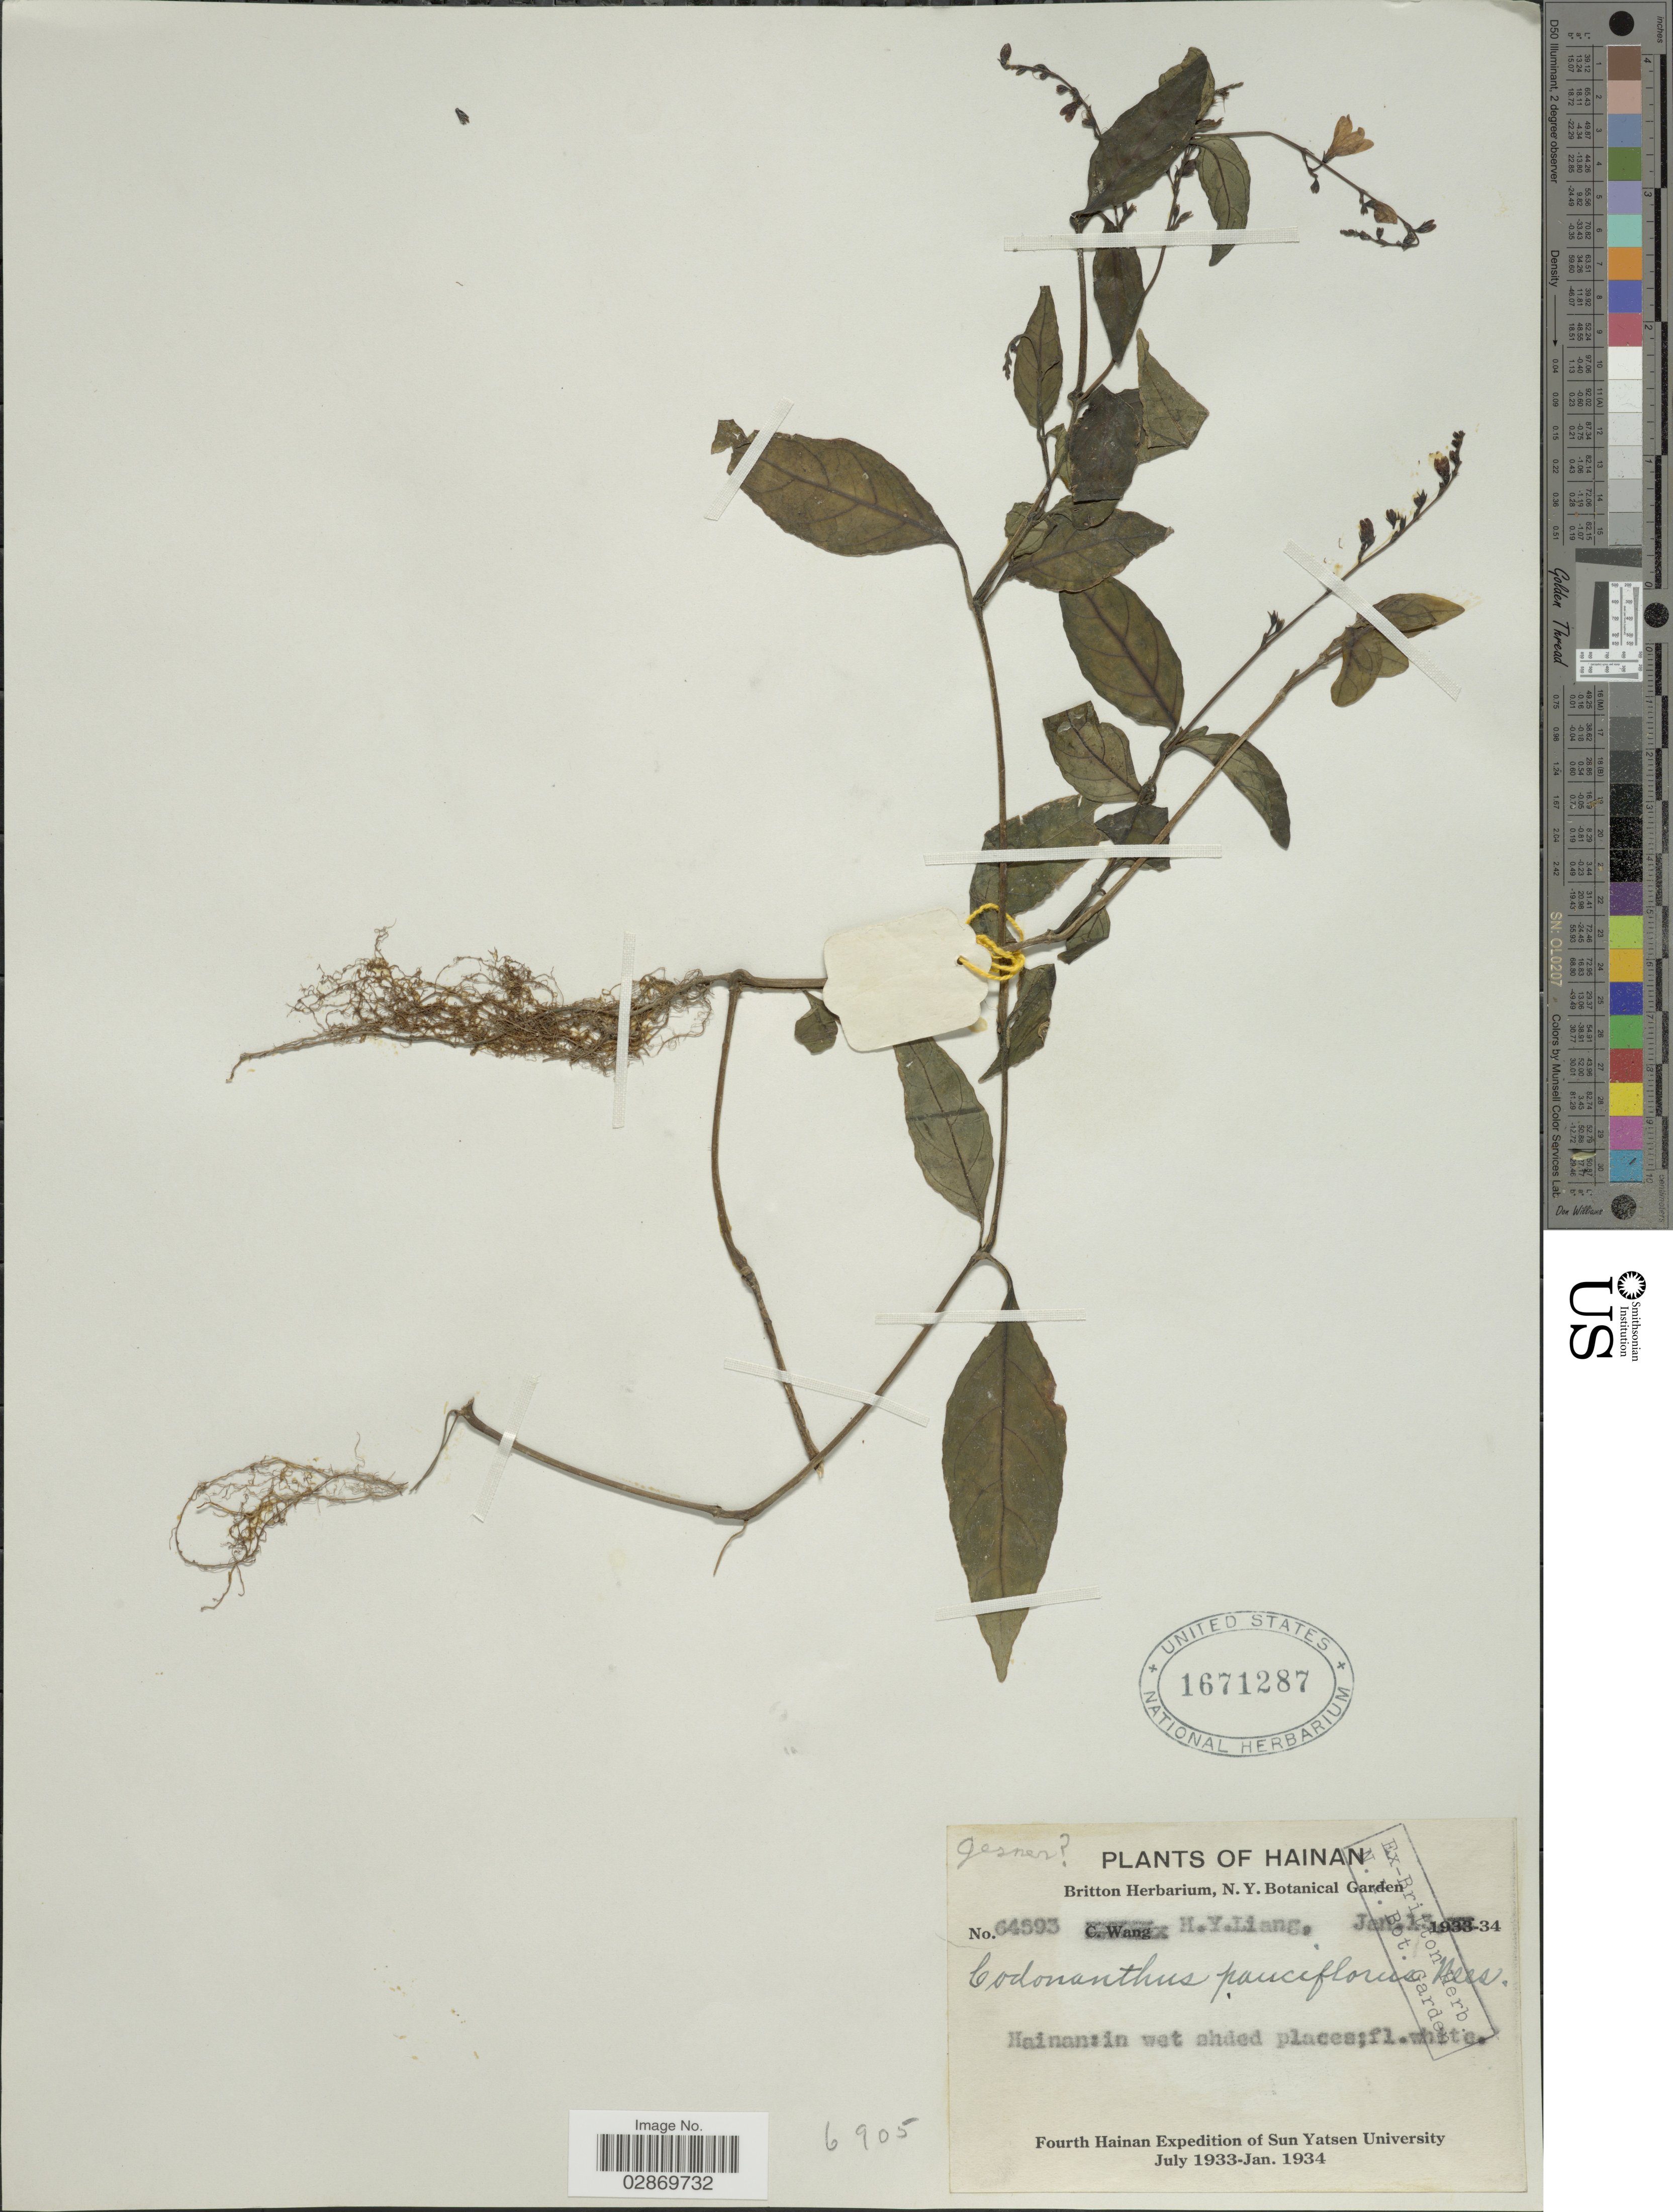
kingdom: Plantae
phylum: Tracheophyta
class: Magnoliopsida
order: Lamiales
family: Acanthaceae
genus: Codonacanthus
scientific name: Codonacanthus pauciflorus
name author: (Nees) Nees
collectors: H. Y. Liang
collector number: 64593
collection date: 1934-01-13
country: China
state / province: Hainan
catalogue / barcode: US 1671287